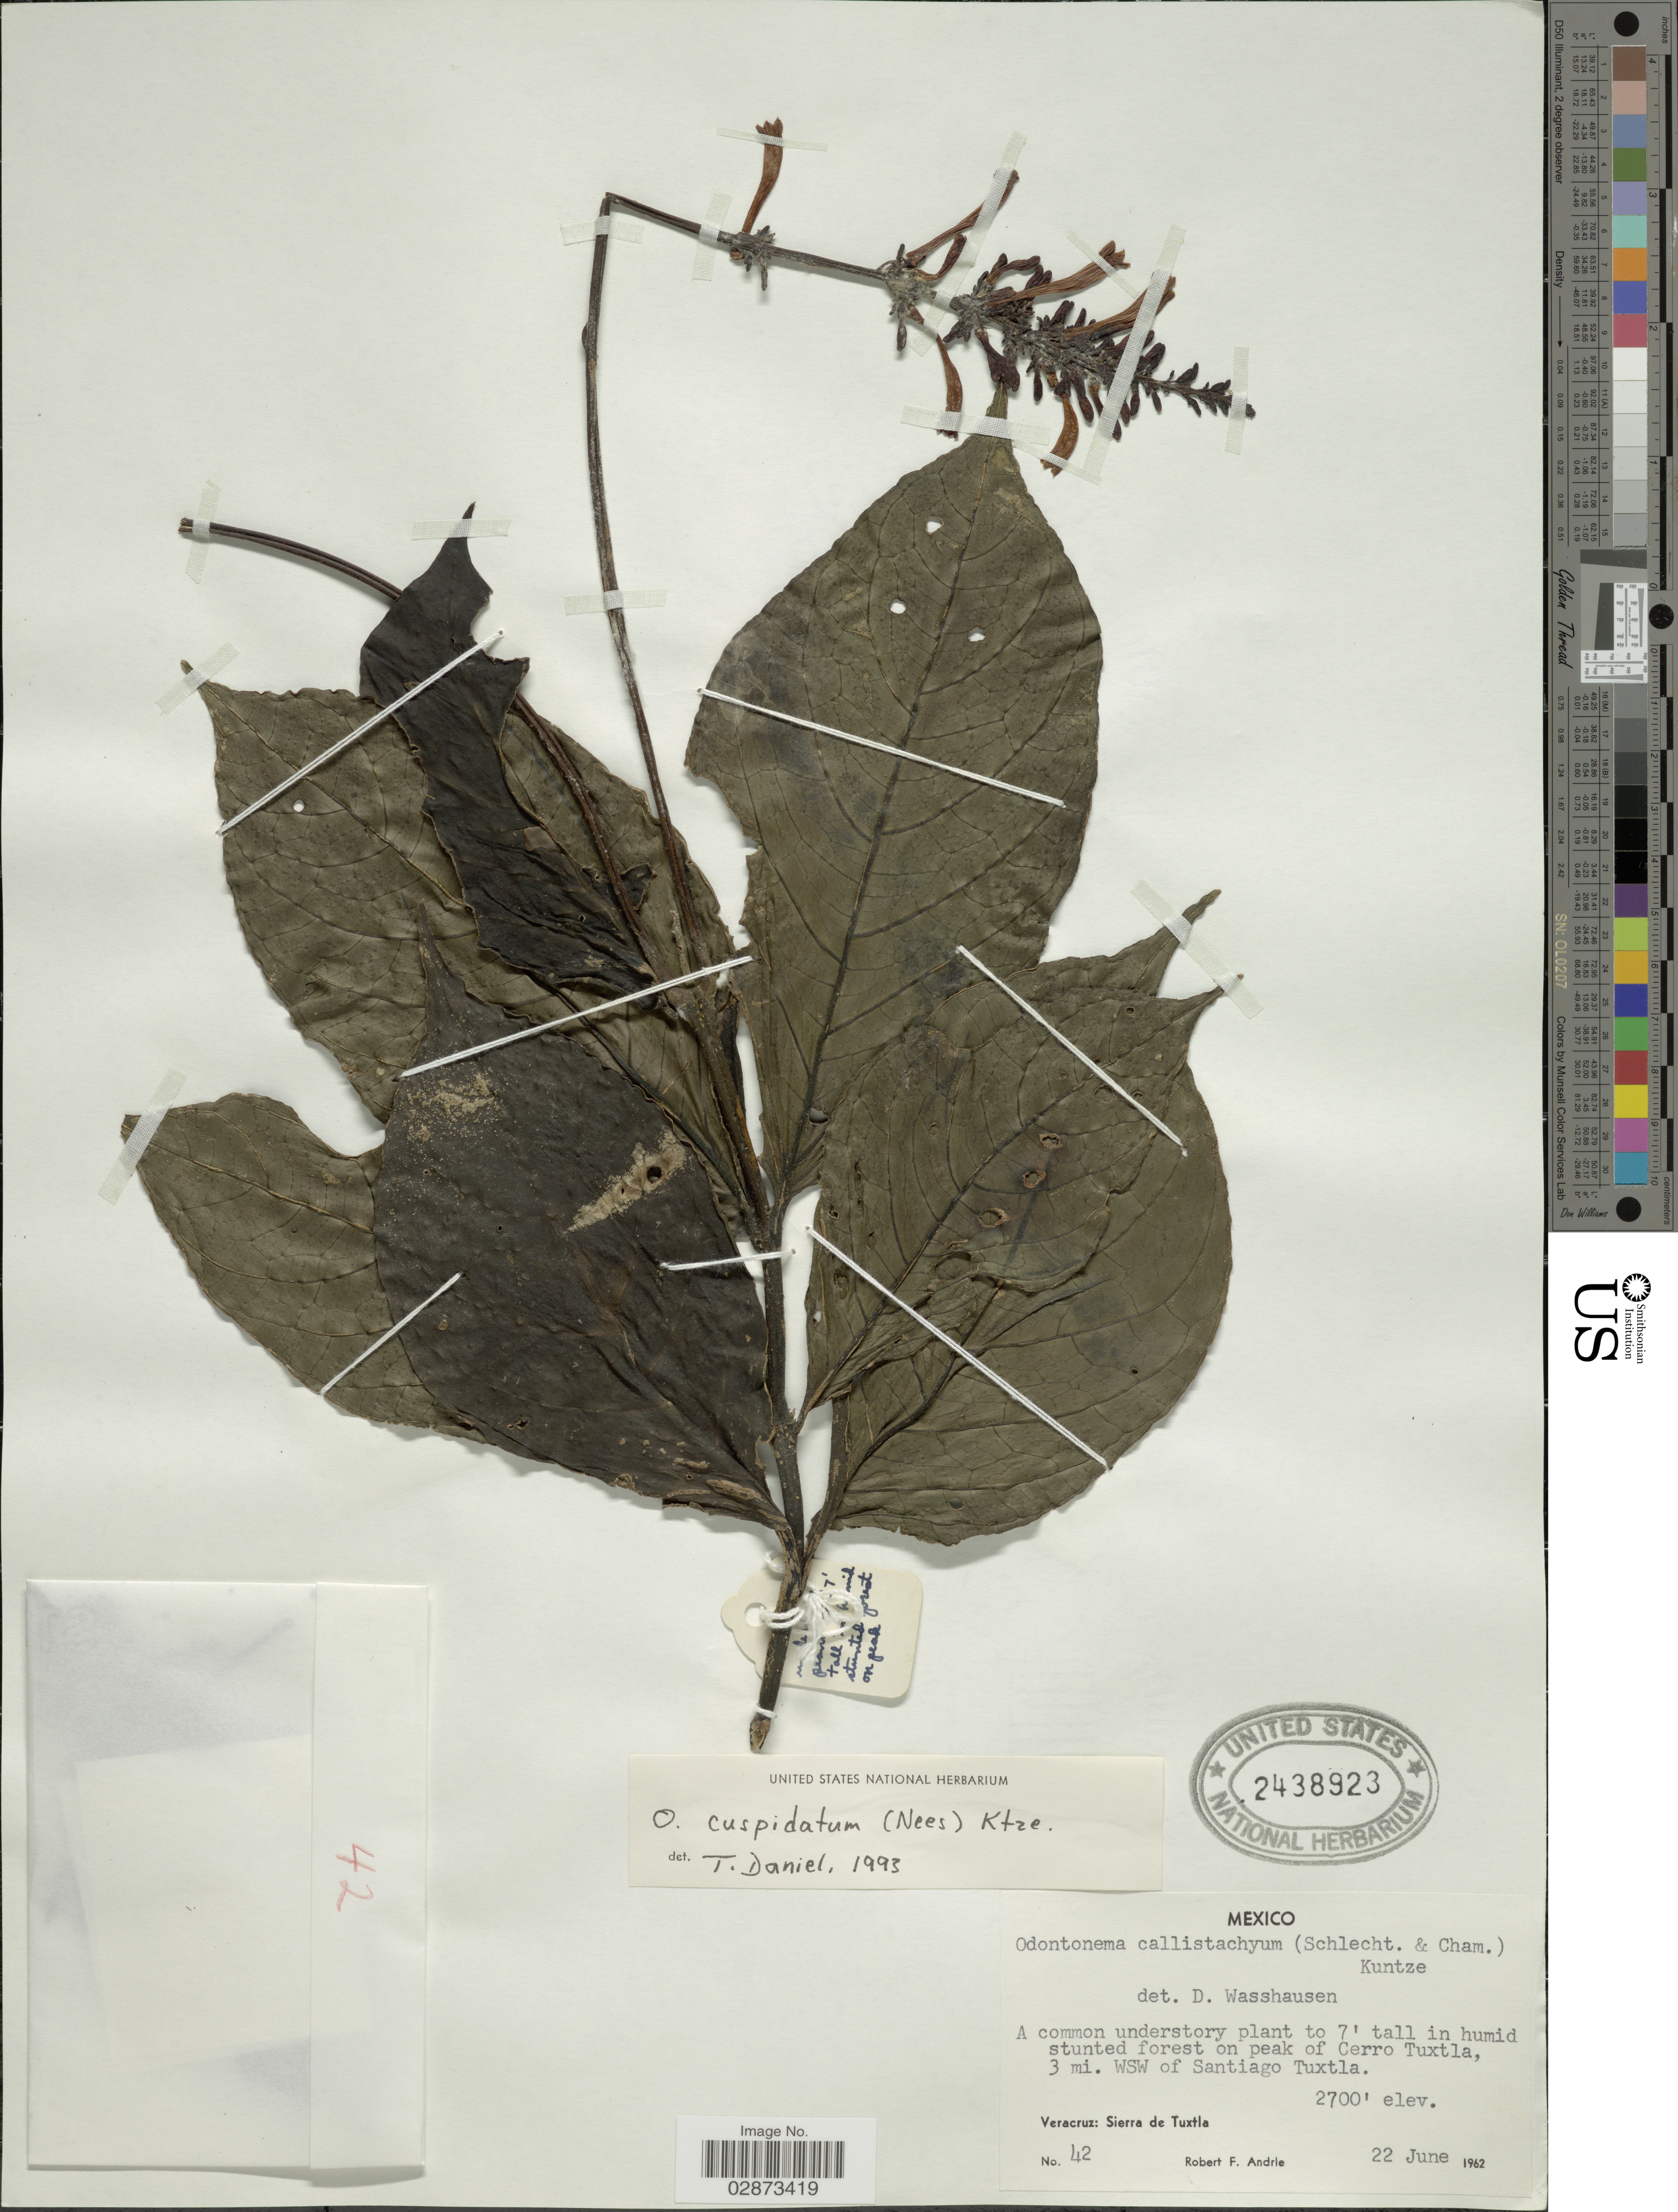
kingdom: Plantae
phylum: Tracheophyta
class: Magnoliopsida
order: Lamiales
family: Acanthaceae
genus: Odontonema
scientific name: Odontonema cuspidatum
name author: (Nees) Kuntze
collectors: R. Andrle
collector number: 42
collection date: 1962-06-22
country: Mexico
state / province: Veracruz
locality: In humid stunted forest on peak of Cerro Tuxtla, 3 mi. WSW of Santiago Tuxtla, Veracruz: Sierra de Tuxtla.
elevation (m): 823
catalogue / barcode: US 2438923